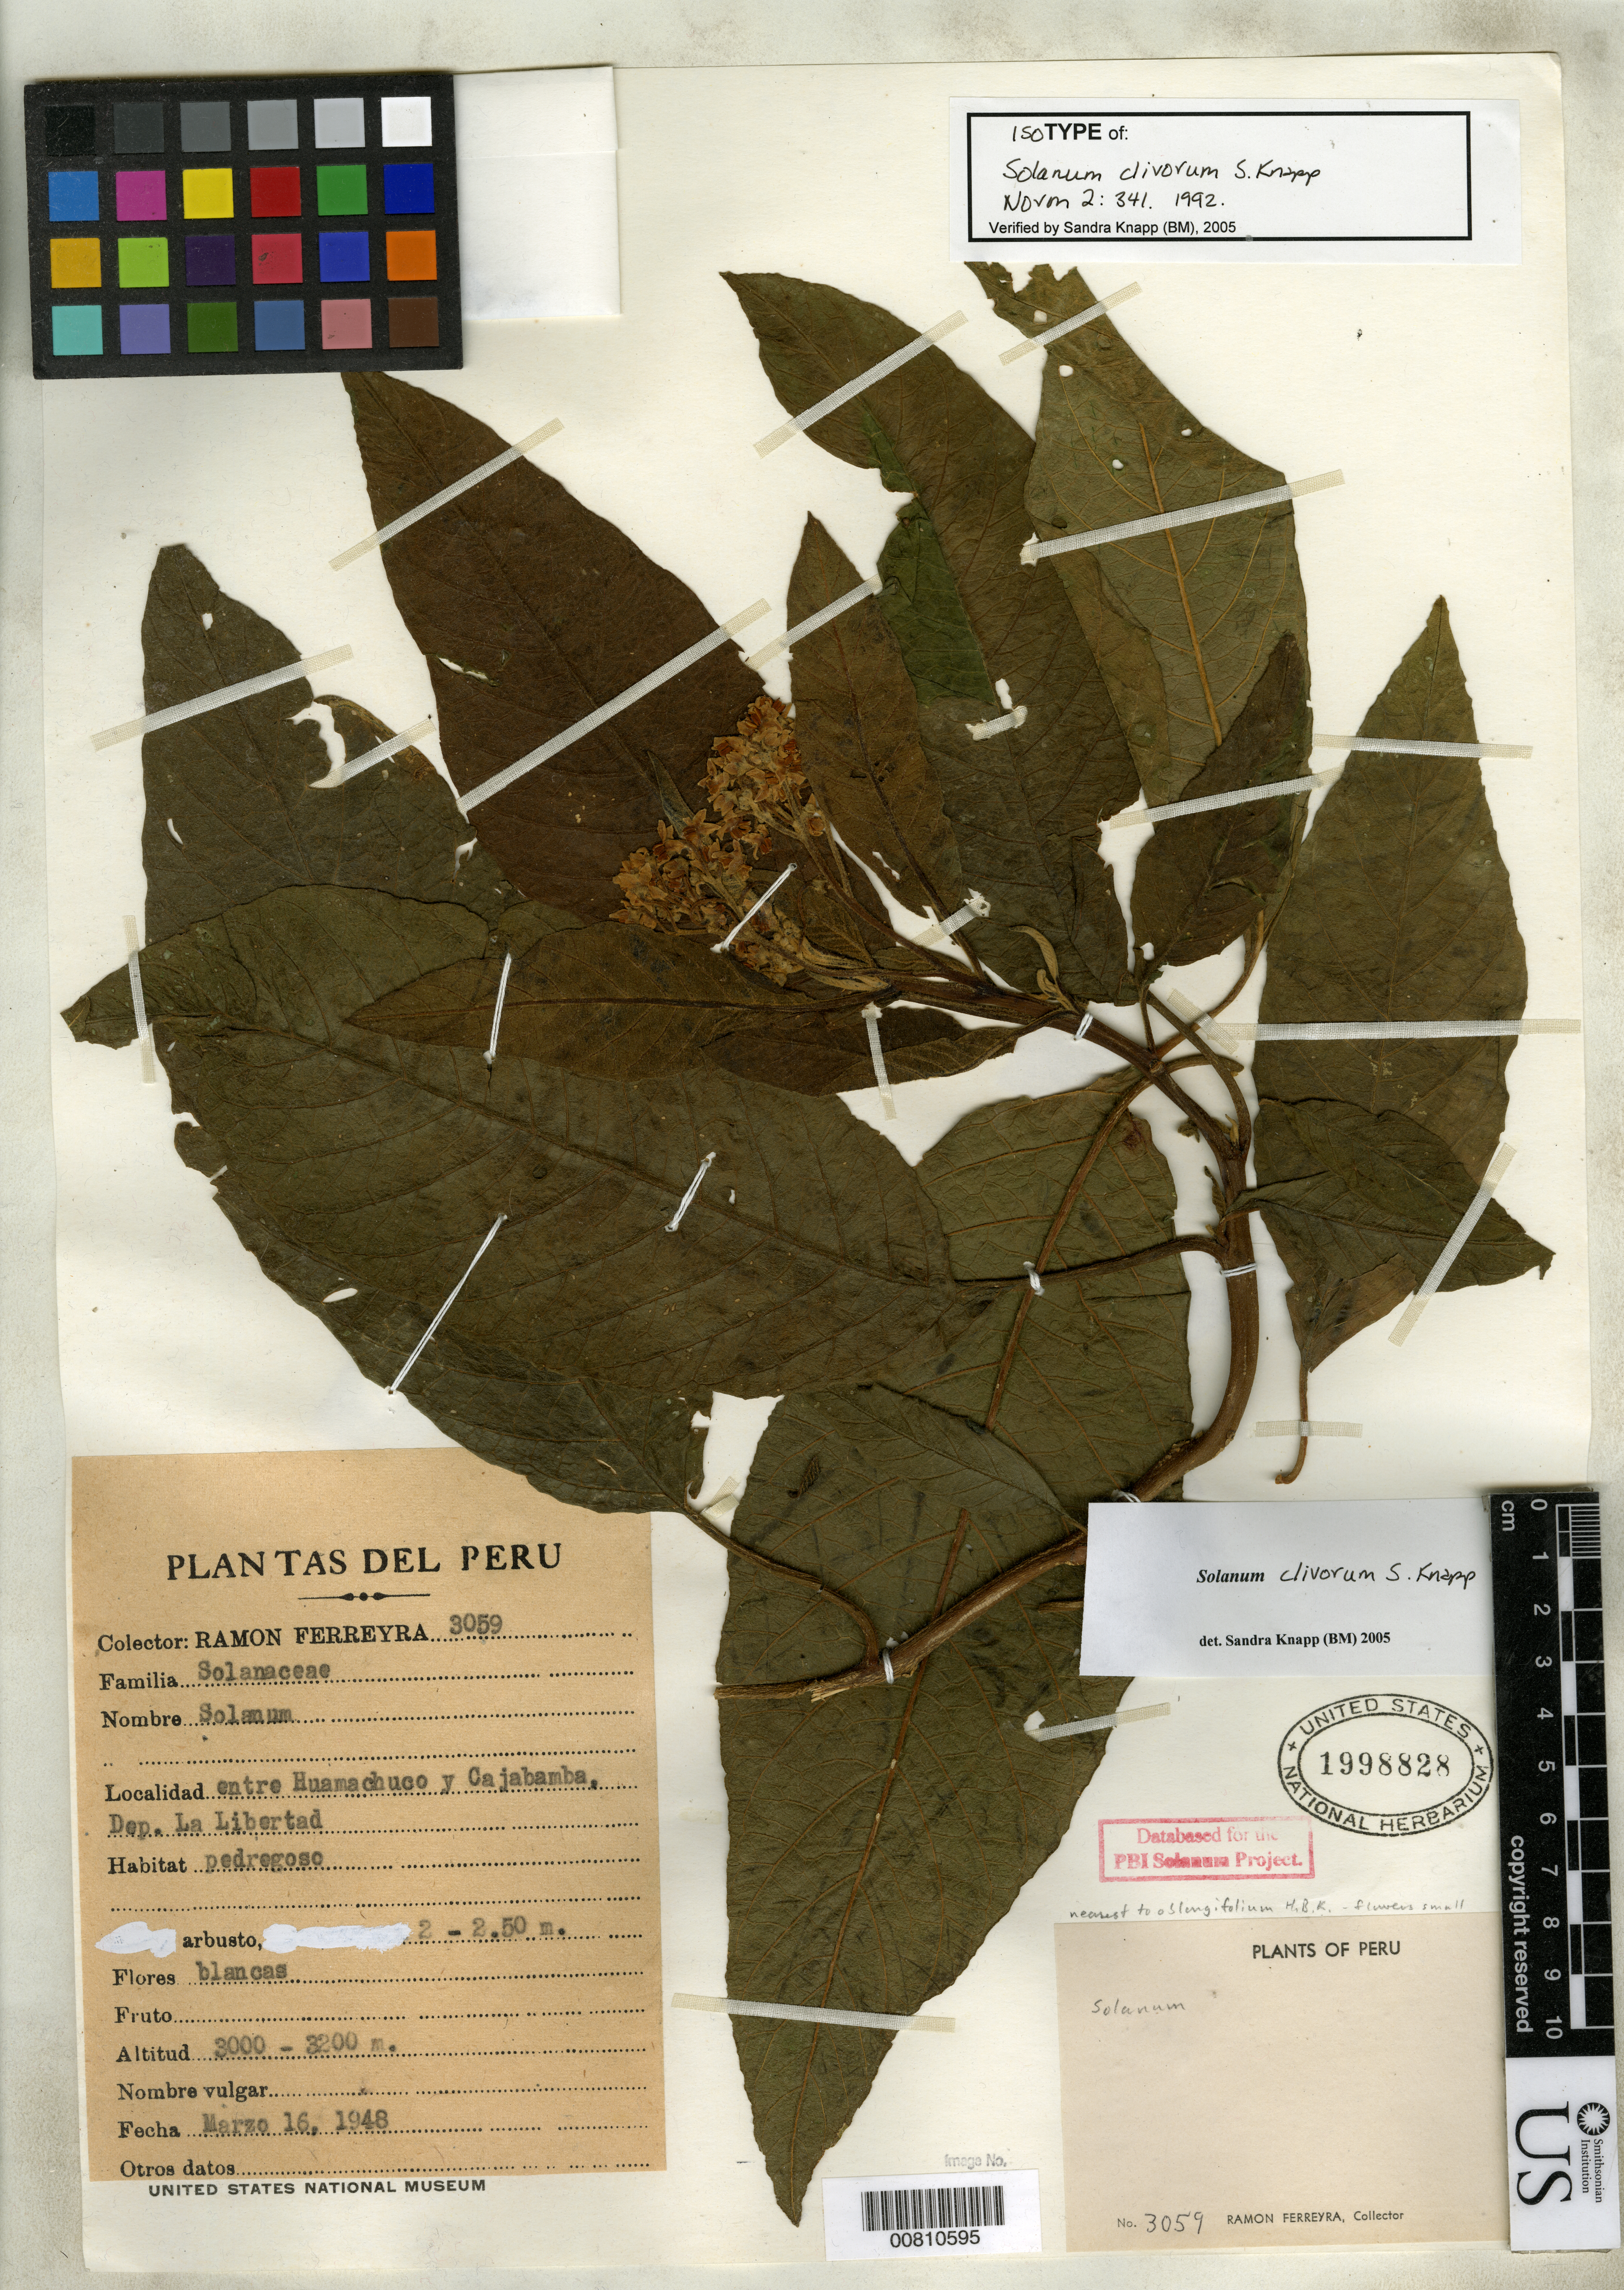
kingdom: Plantae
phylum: Tracheophyta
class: Magnoliopsida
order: Solanales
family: Solanaceae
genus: Solanum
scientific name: Solanum clivorum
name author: S. Knapp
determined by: Knapp, S. D.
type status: Isotype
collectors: R. A. Ferreyra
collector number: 3059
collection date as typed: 16 Mar 1948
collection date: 1948-03-16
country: Peru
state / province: La Libertad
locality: Entre Huamachuco y Cajabamba, Dep. La Libertad.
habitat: Pedregoso.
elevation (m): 3000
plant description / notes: Holotype at USM.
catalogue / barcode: US 1998828